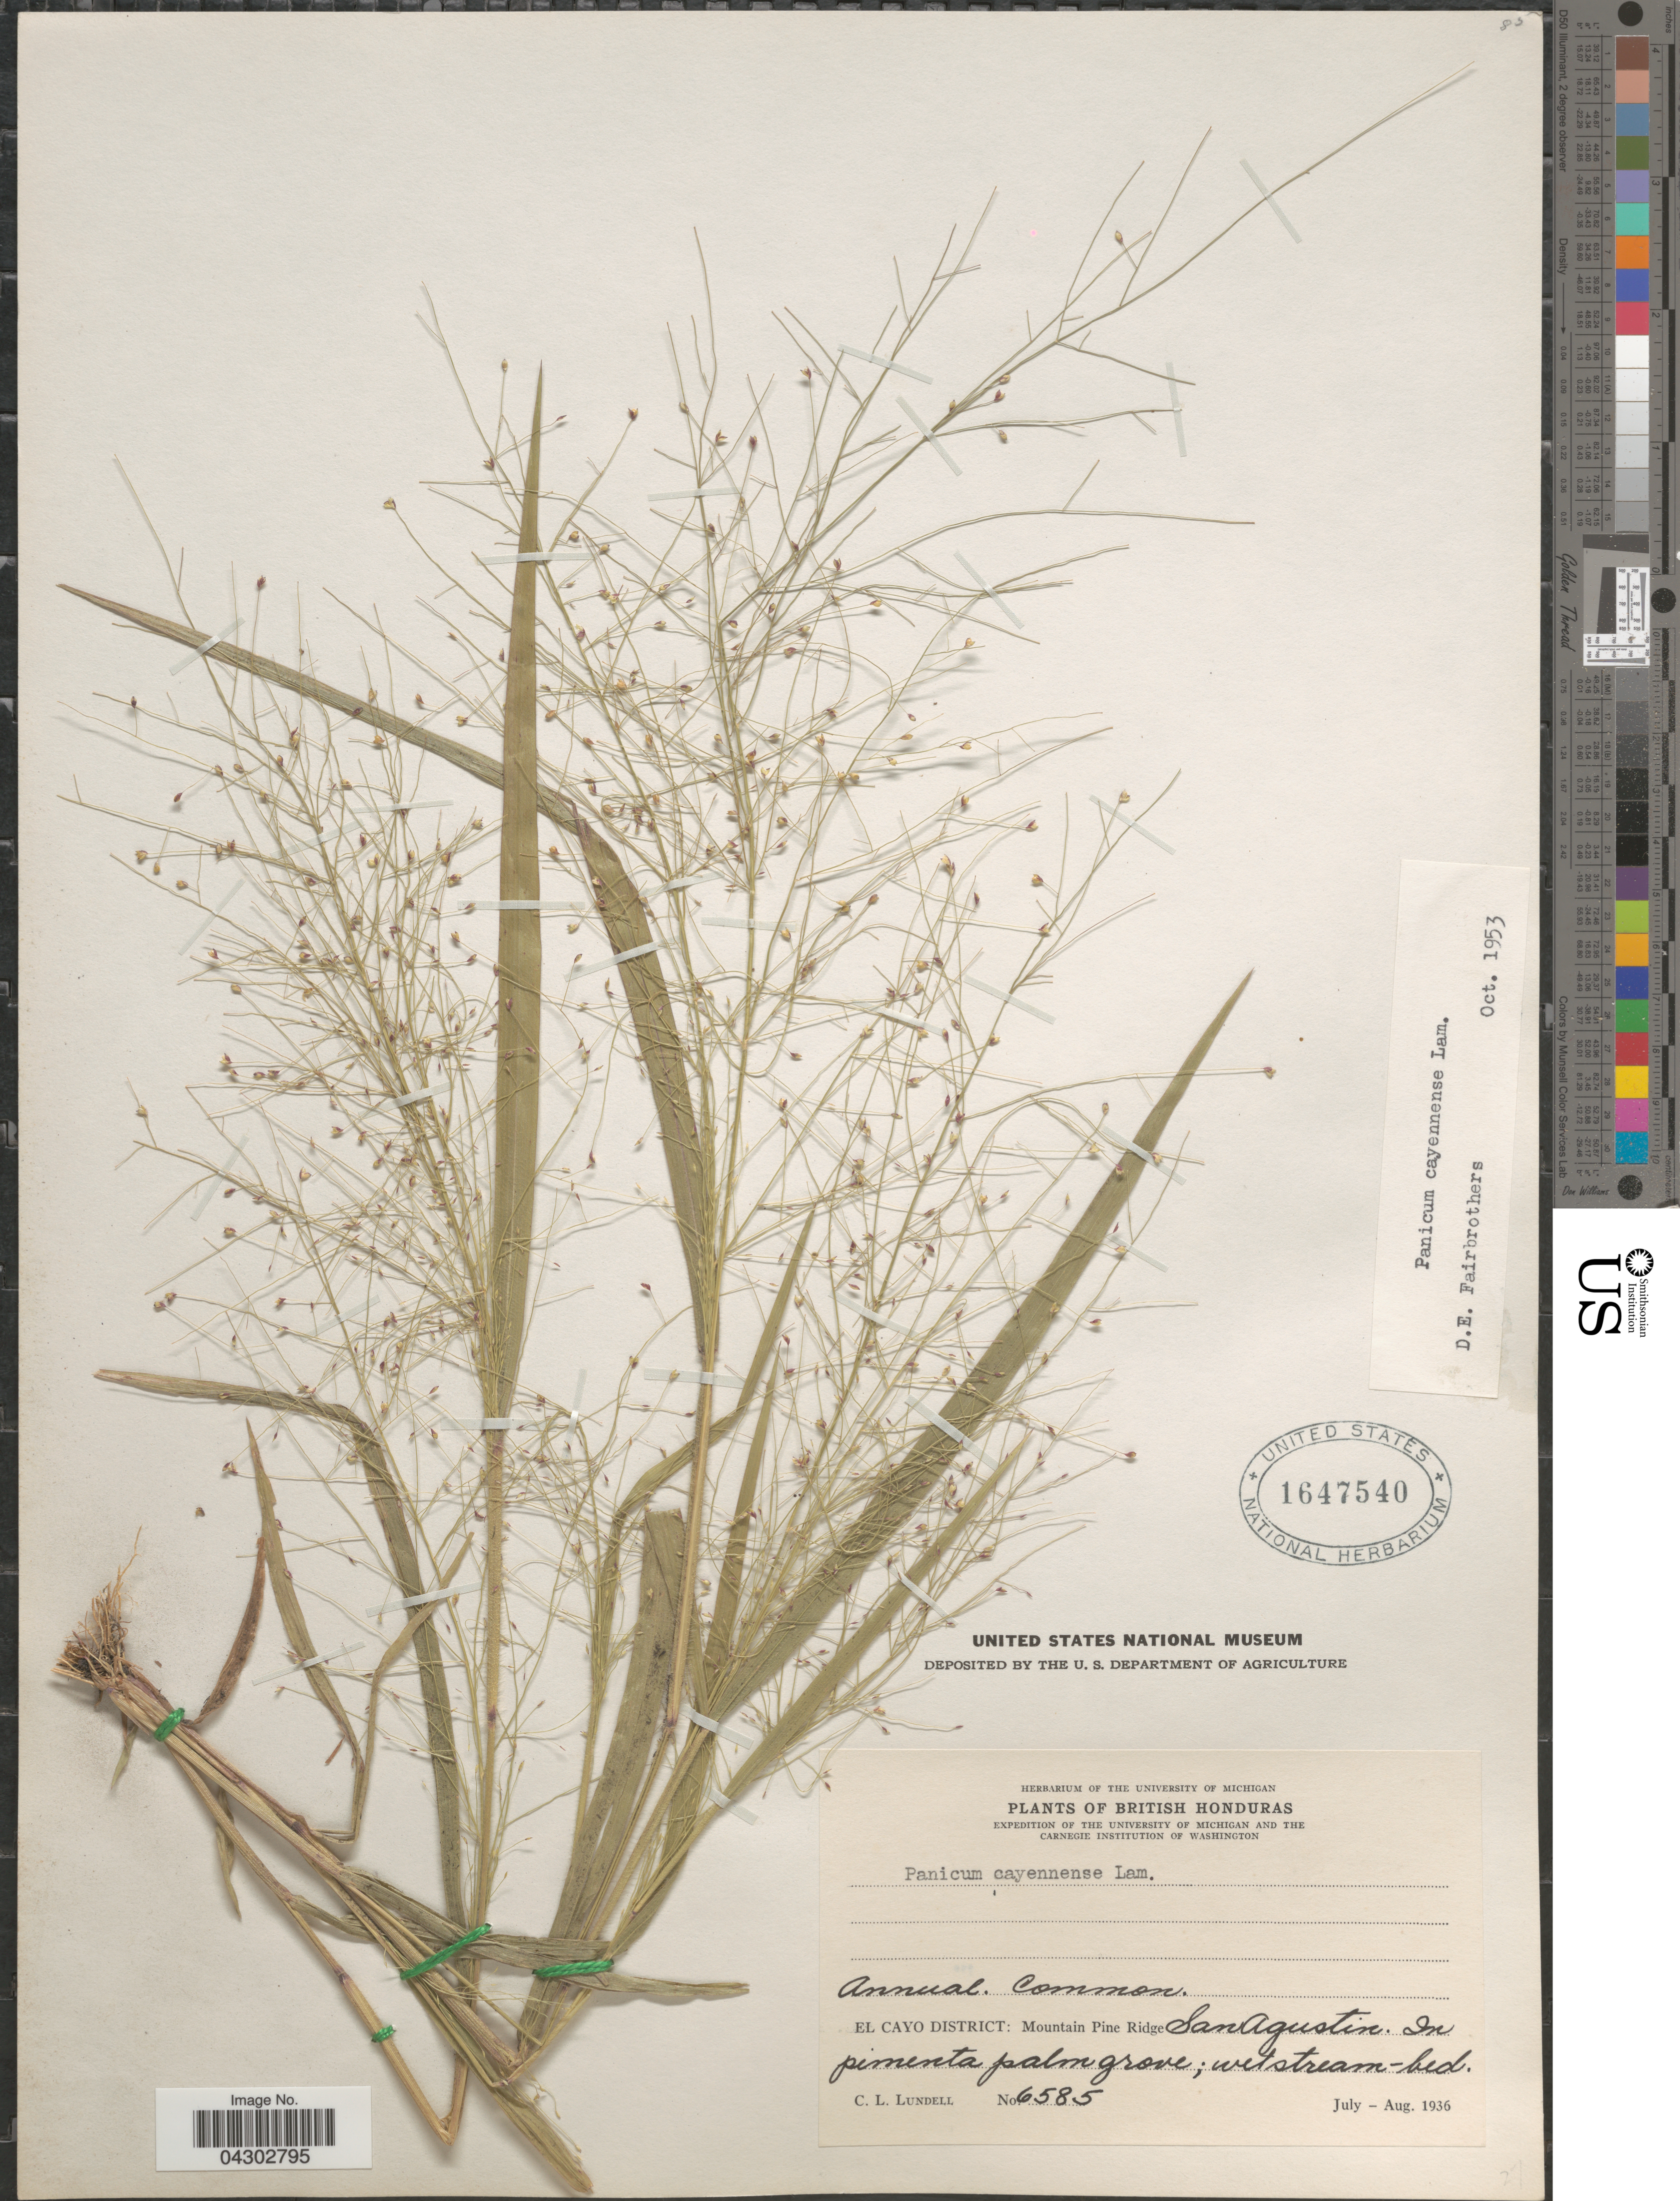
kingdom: Plantae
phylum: Tracheophyta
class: Liliopsida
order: Poales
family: Poaceae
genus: Panicum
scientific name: Panicum cayennense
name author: Lam.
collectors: C. L. Lundell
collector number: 6585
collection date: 1936-07/1936-08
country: Belize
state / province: Cayo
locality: British Honduras. Expedition of the University of Michigan and the Carnegie Institution of Washington. El Cayo District: Mountain Pine Ridge San Agustin.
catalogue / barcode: US 1647540